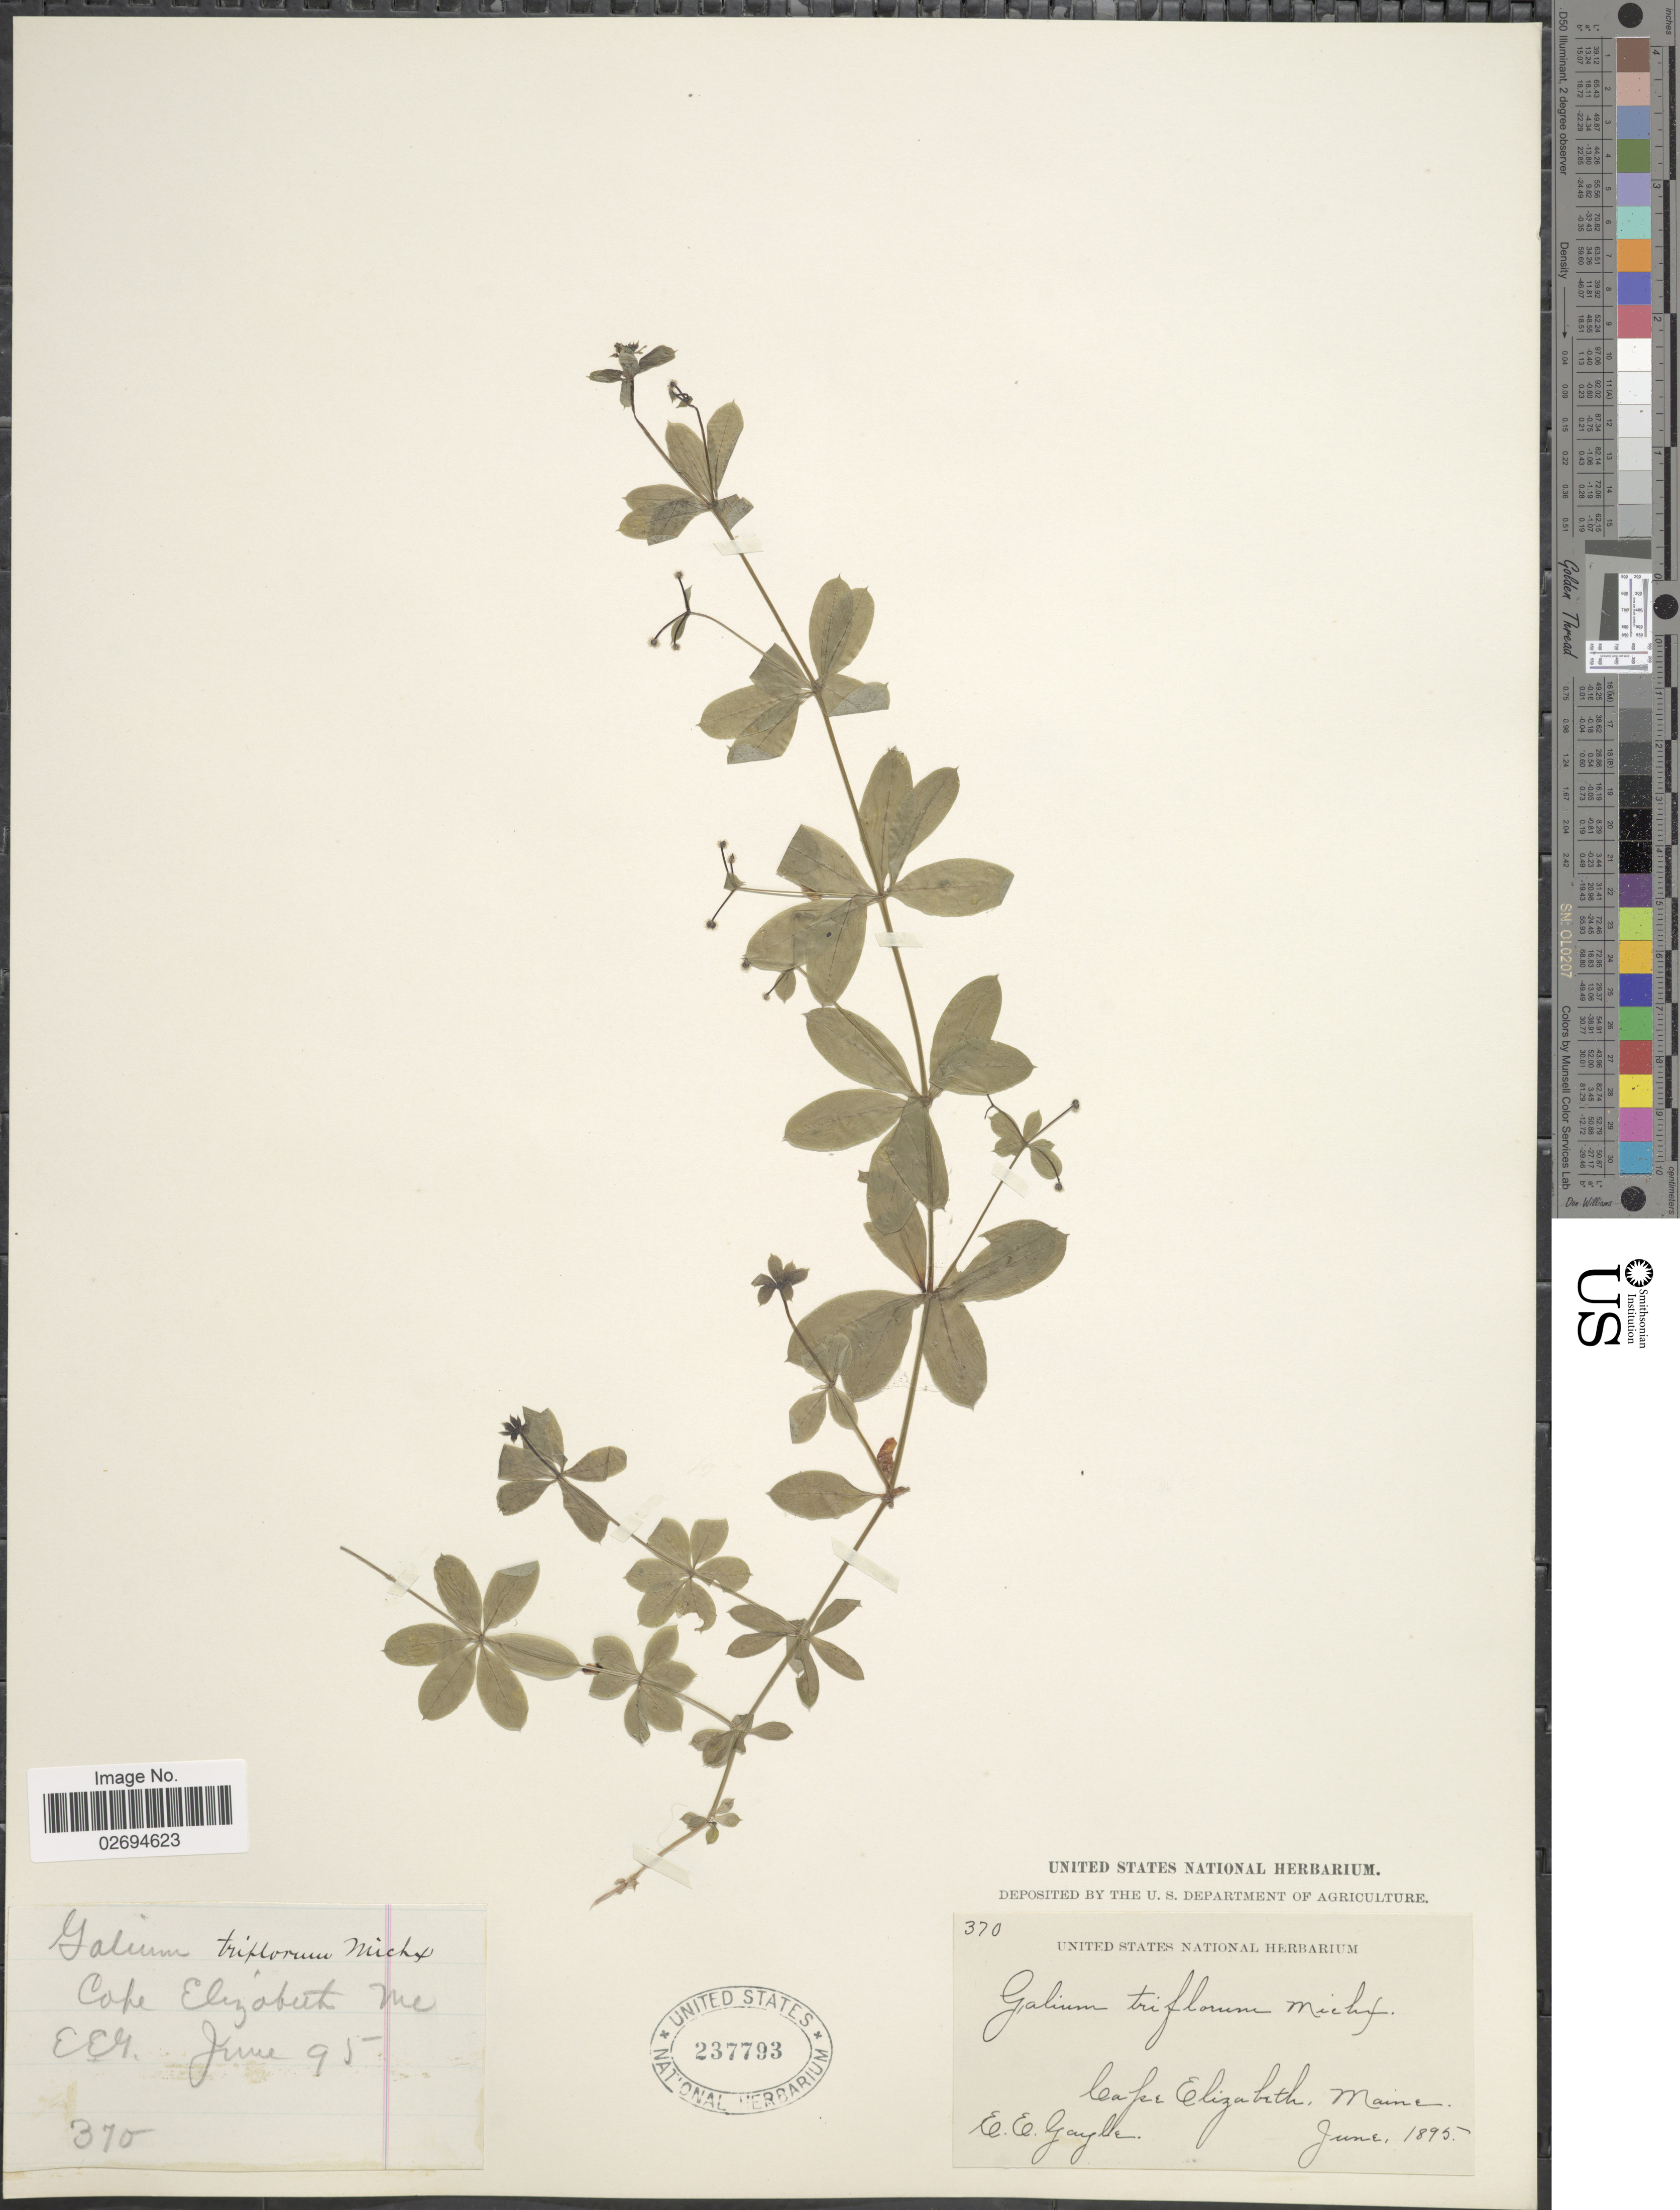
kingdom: Plantae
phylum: Tracheophyta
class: Magnoliopsida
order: Gentianales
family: Rubiaceae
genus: Galium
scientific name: Galium triflorum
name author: Michx.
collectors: E. Gayle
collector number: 370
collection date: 1895-06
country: United States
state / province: Maine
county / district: Cumberland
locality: Cape Elizabeth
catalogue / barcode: US 237793